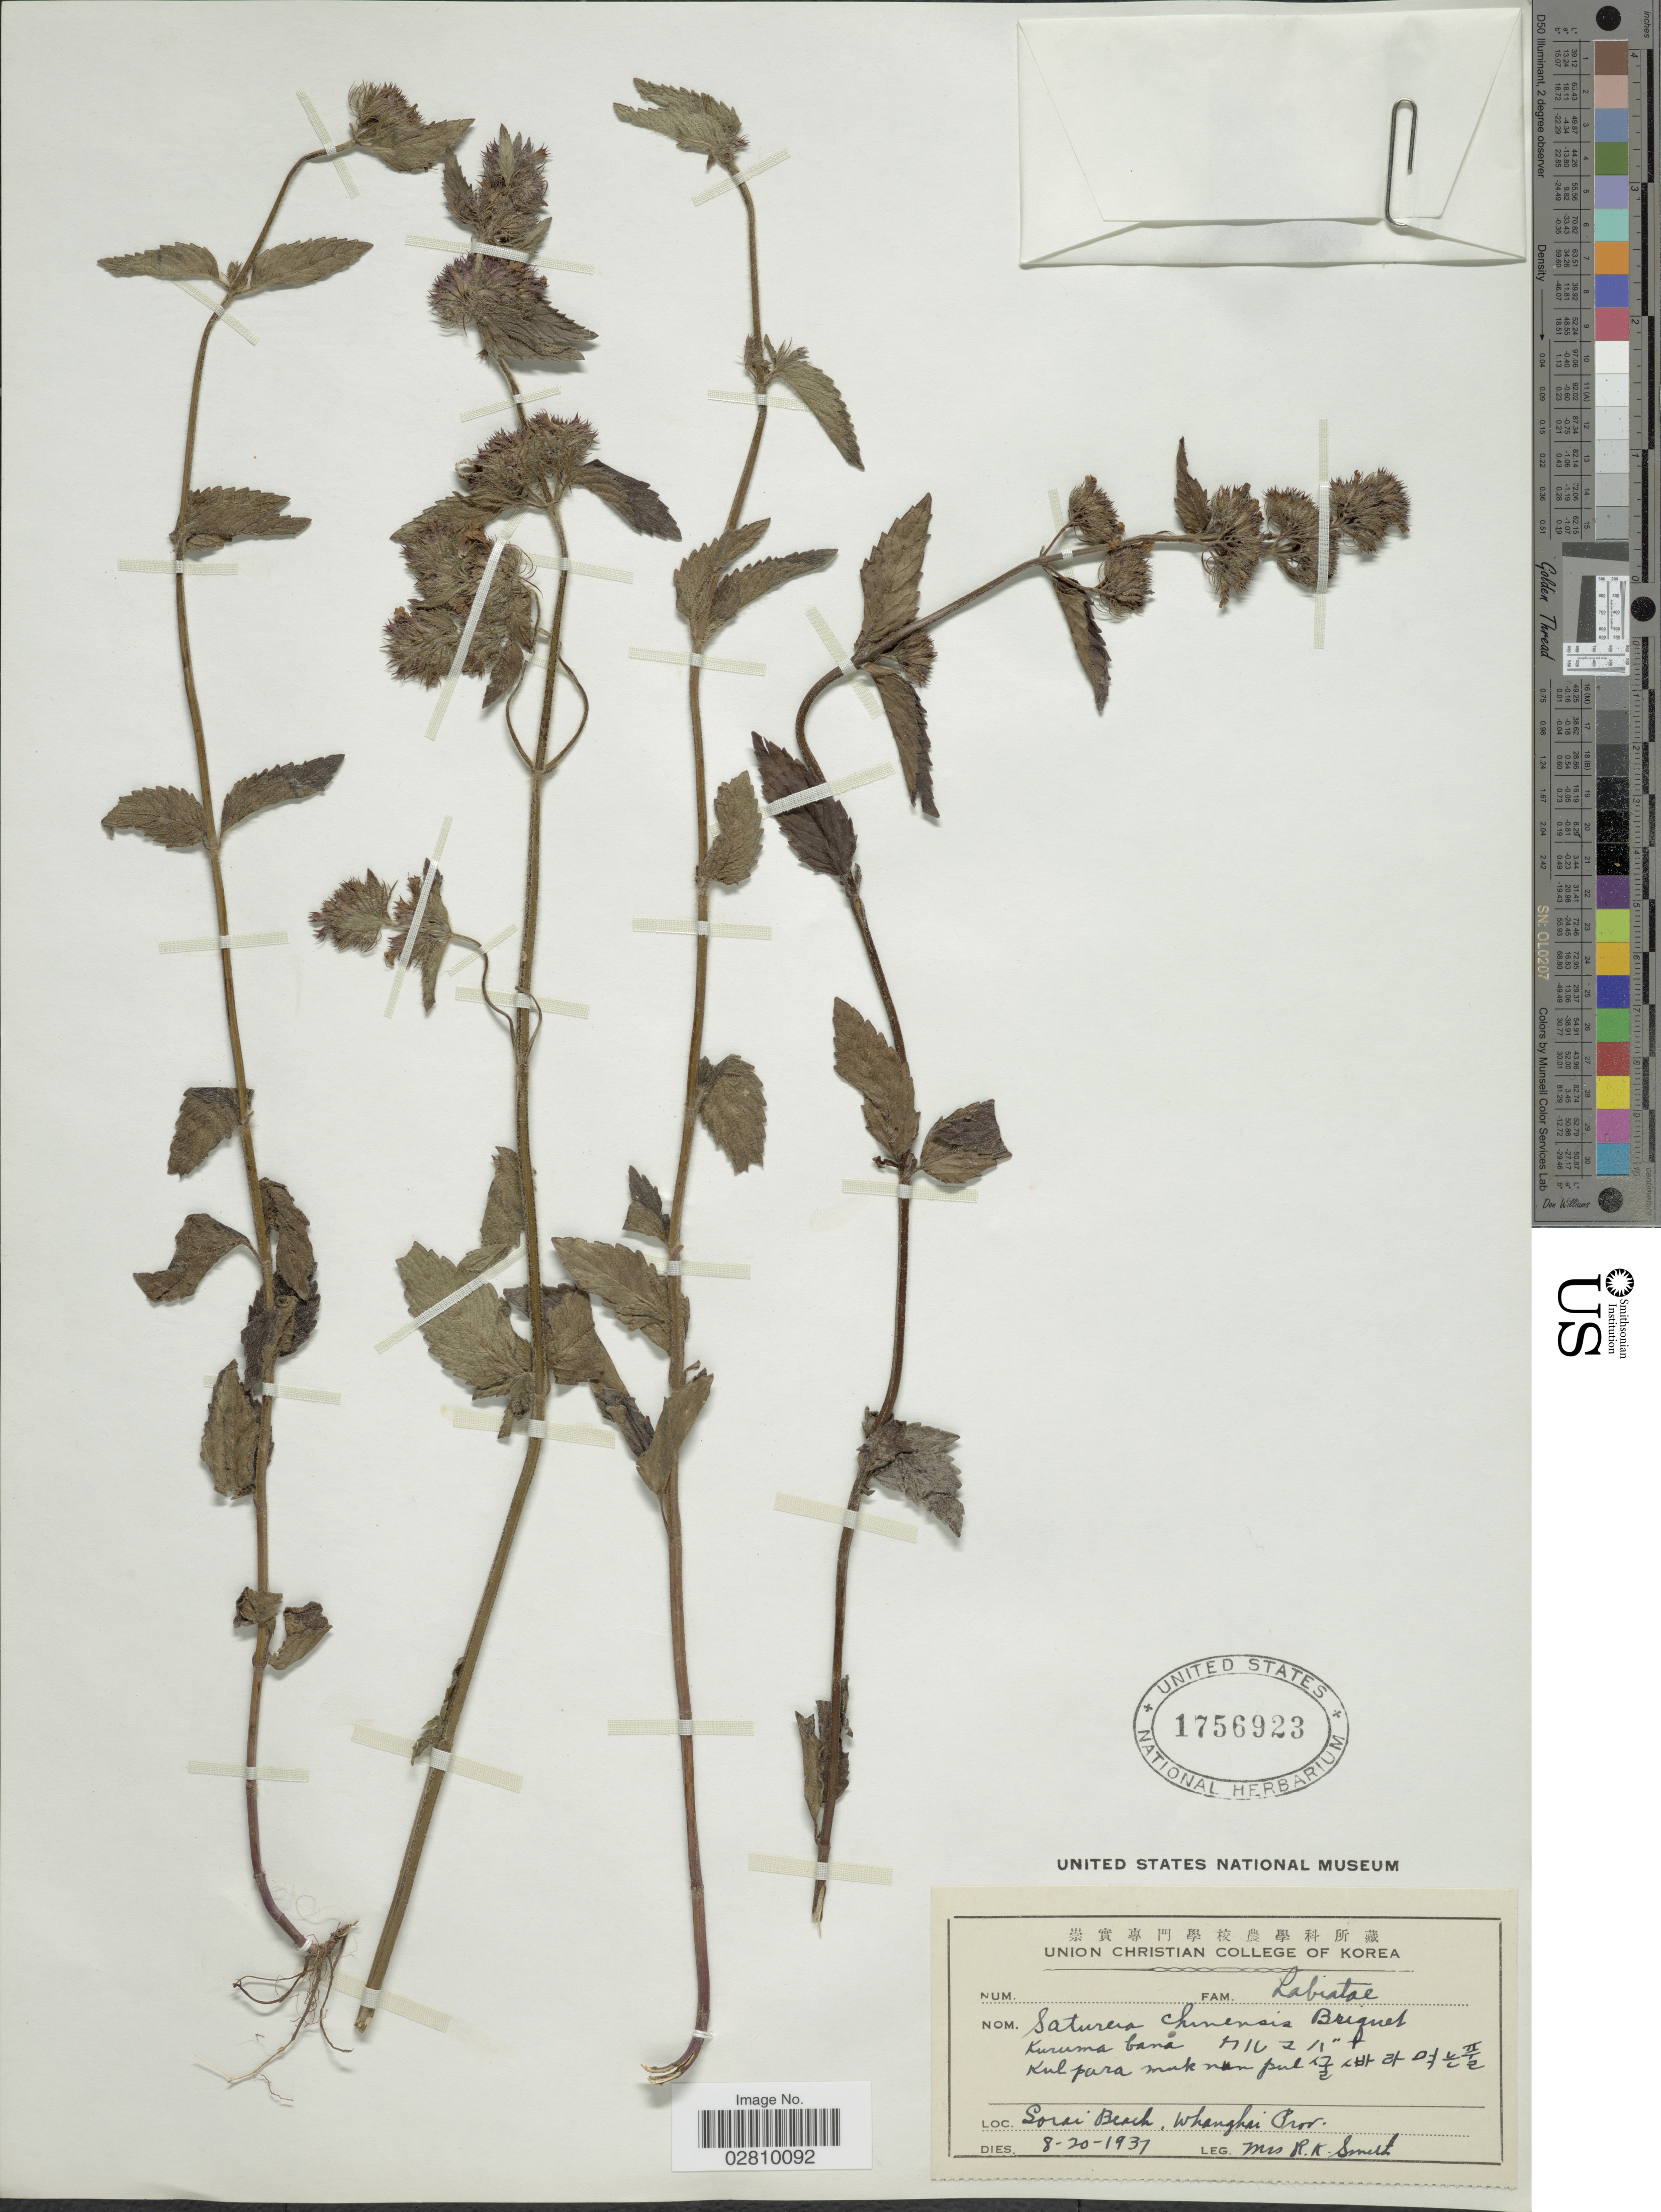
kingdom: Plantae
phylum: Tracheophyta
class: Magnoliopsida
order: Lamiales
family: Lamiaceae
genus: Calamintha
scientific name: Calamintha chinensis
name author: Benth.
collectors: Mrs. R. K. Smith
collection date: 1937-08-20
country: North Korea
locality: Sorai Beach, Whanghai Prov.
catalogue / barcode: US 1756923